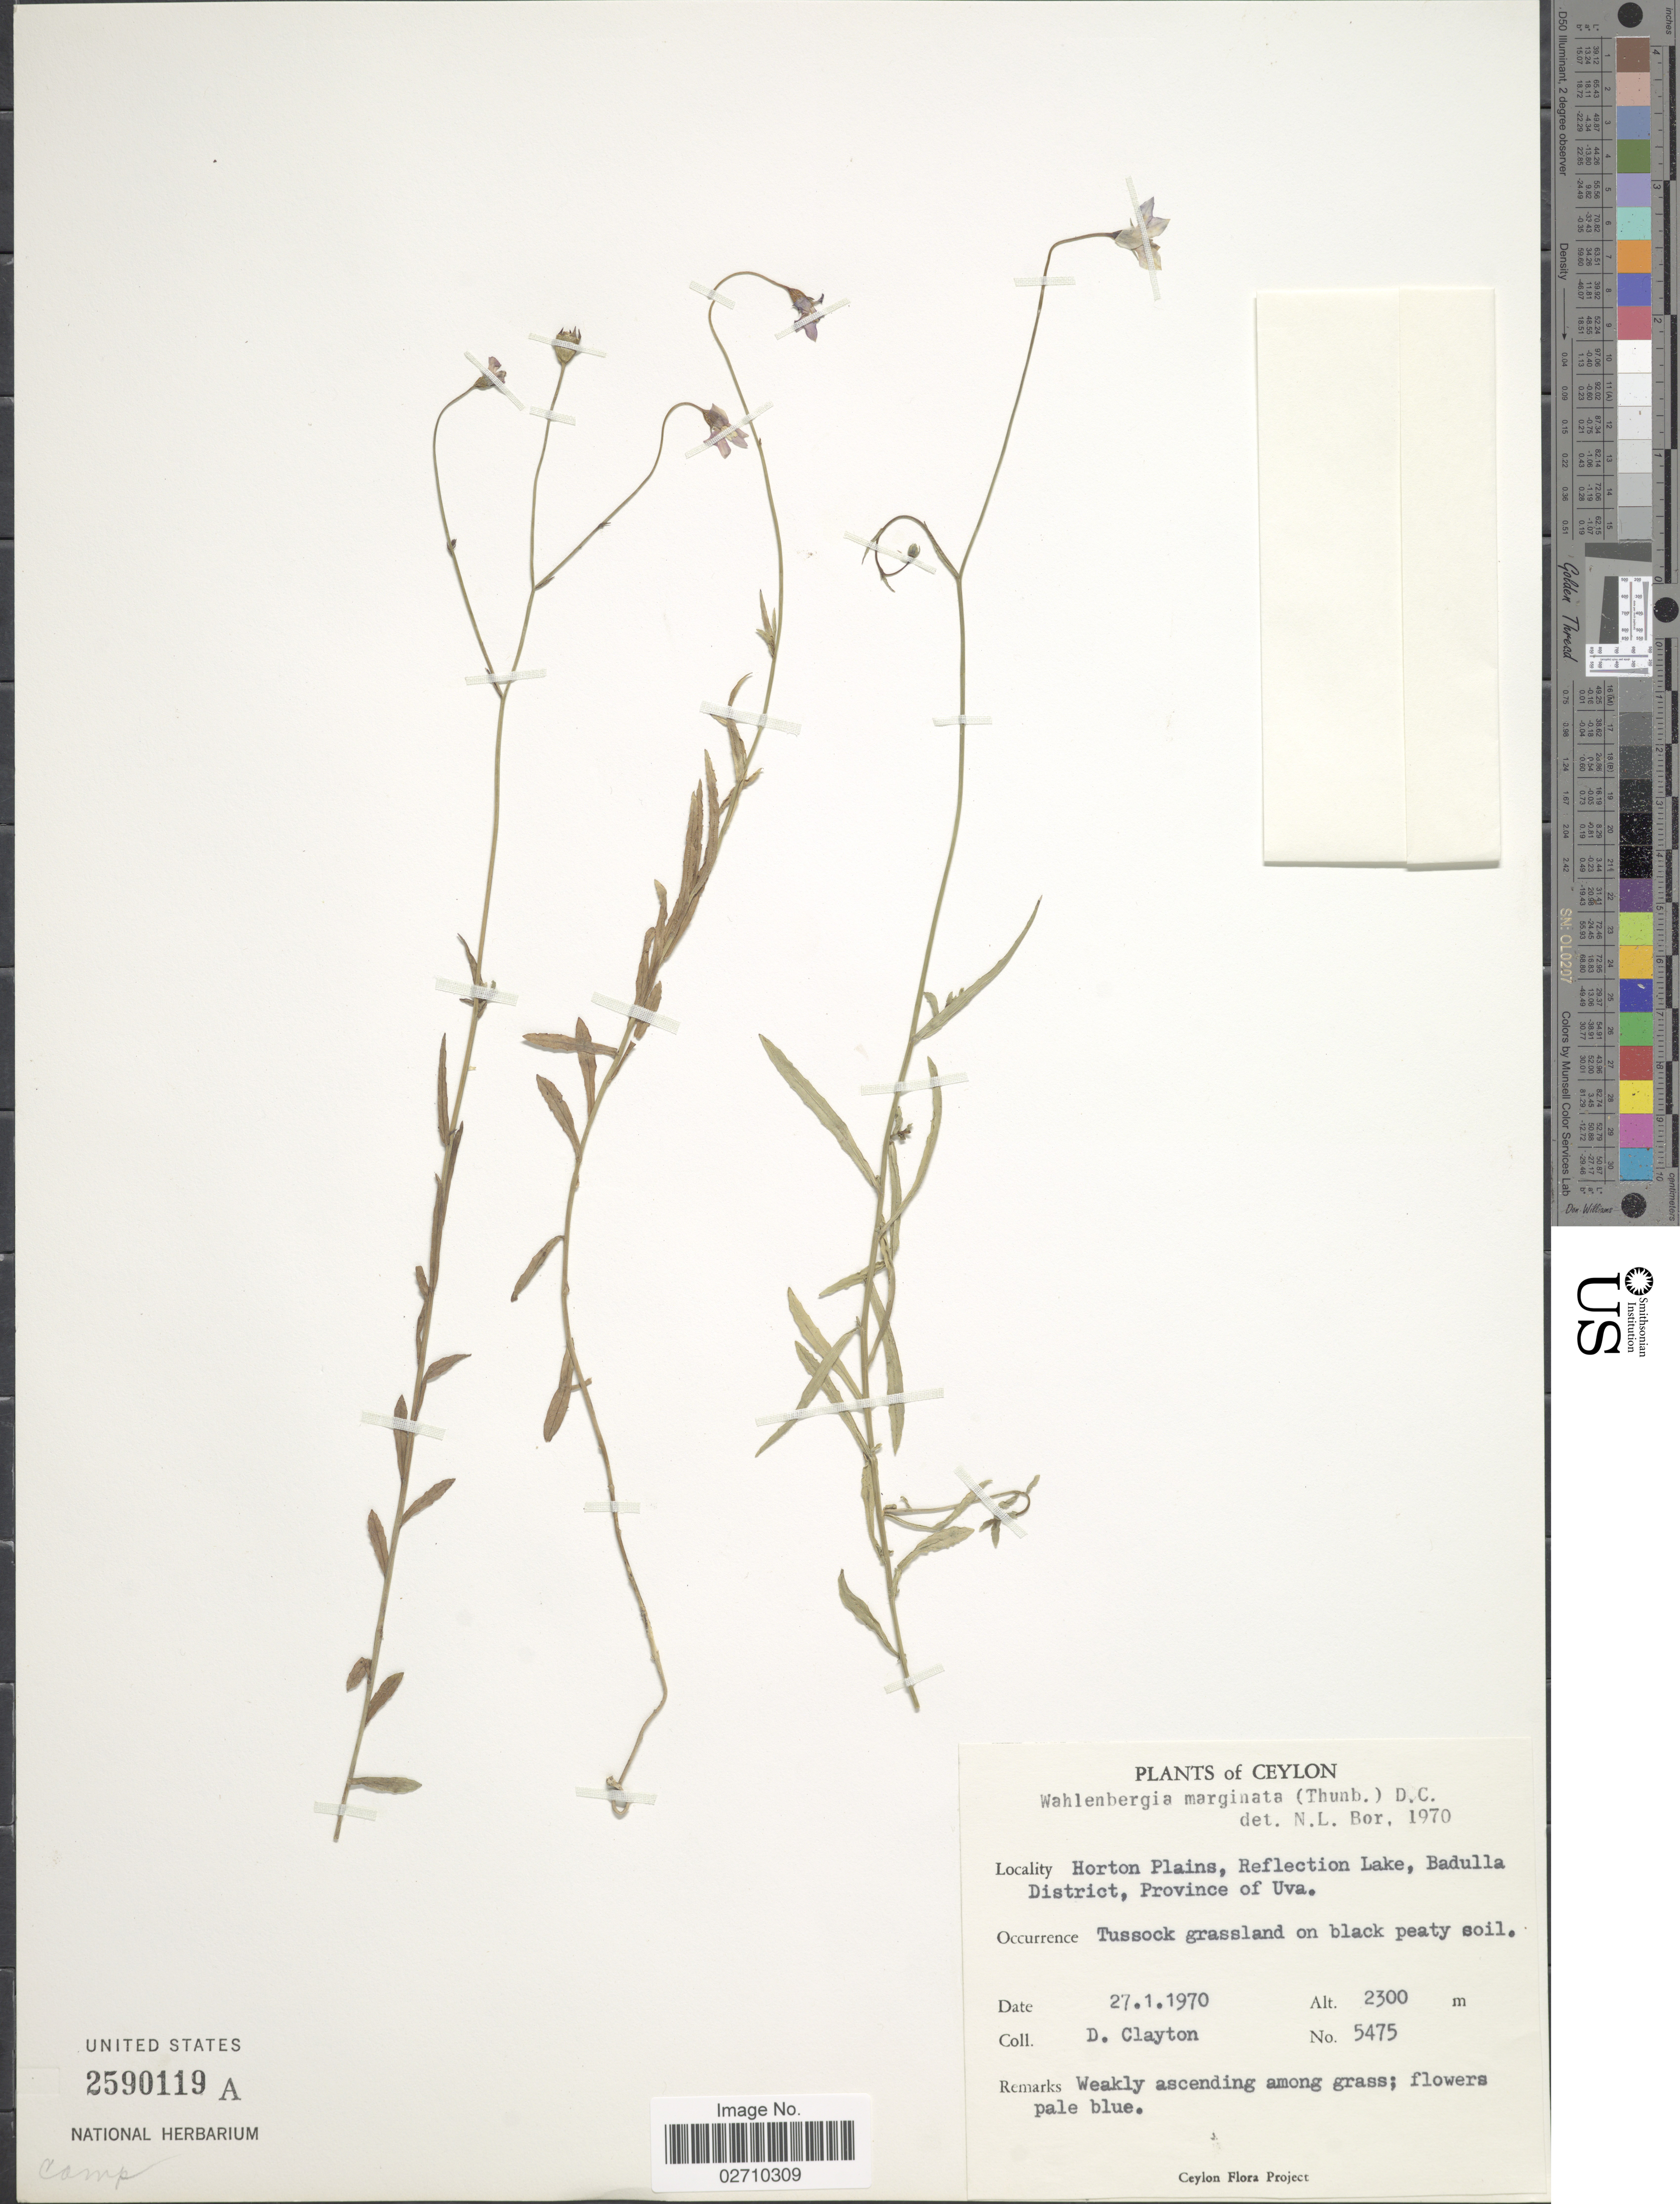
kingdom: Plantae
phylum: Tracheophyta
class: Magnoliopsida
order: Asterales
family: Campanulaceae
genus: Wahlenbergia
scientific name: Wahlenbergia marginata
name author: (Thunb.) A. DC.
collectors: D. Clayton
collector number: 5475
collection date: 1970-01-27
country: Sri Lanka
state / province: Uva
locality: Ceylon. Horton Plains, Reflection Lake, Badulla District.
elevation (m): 2300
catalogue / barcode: US 2590119A